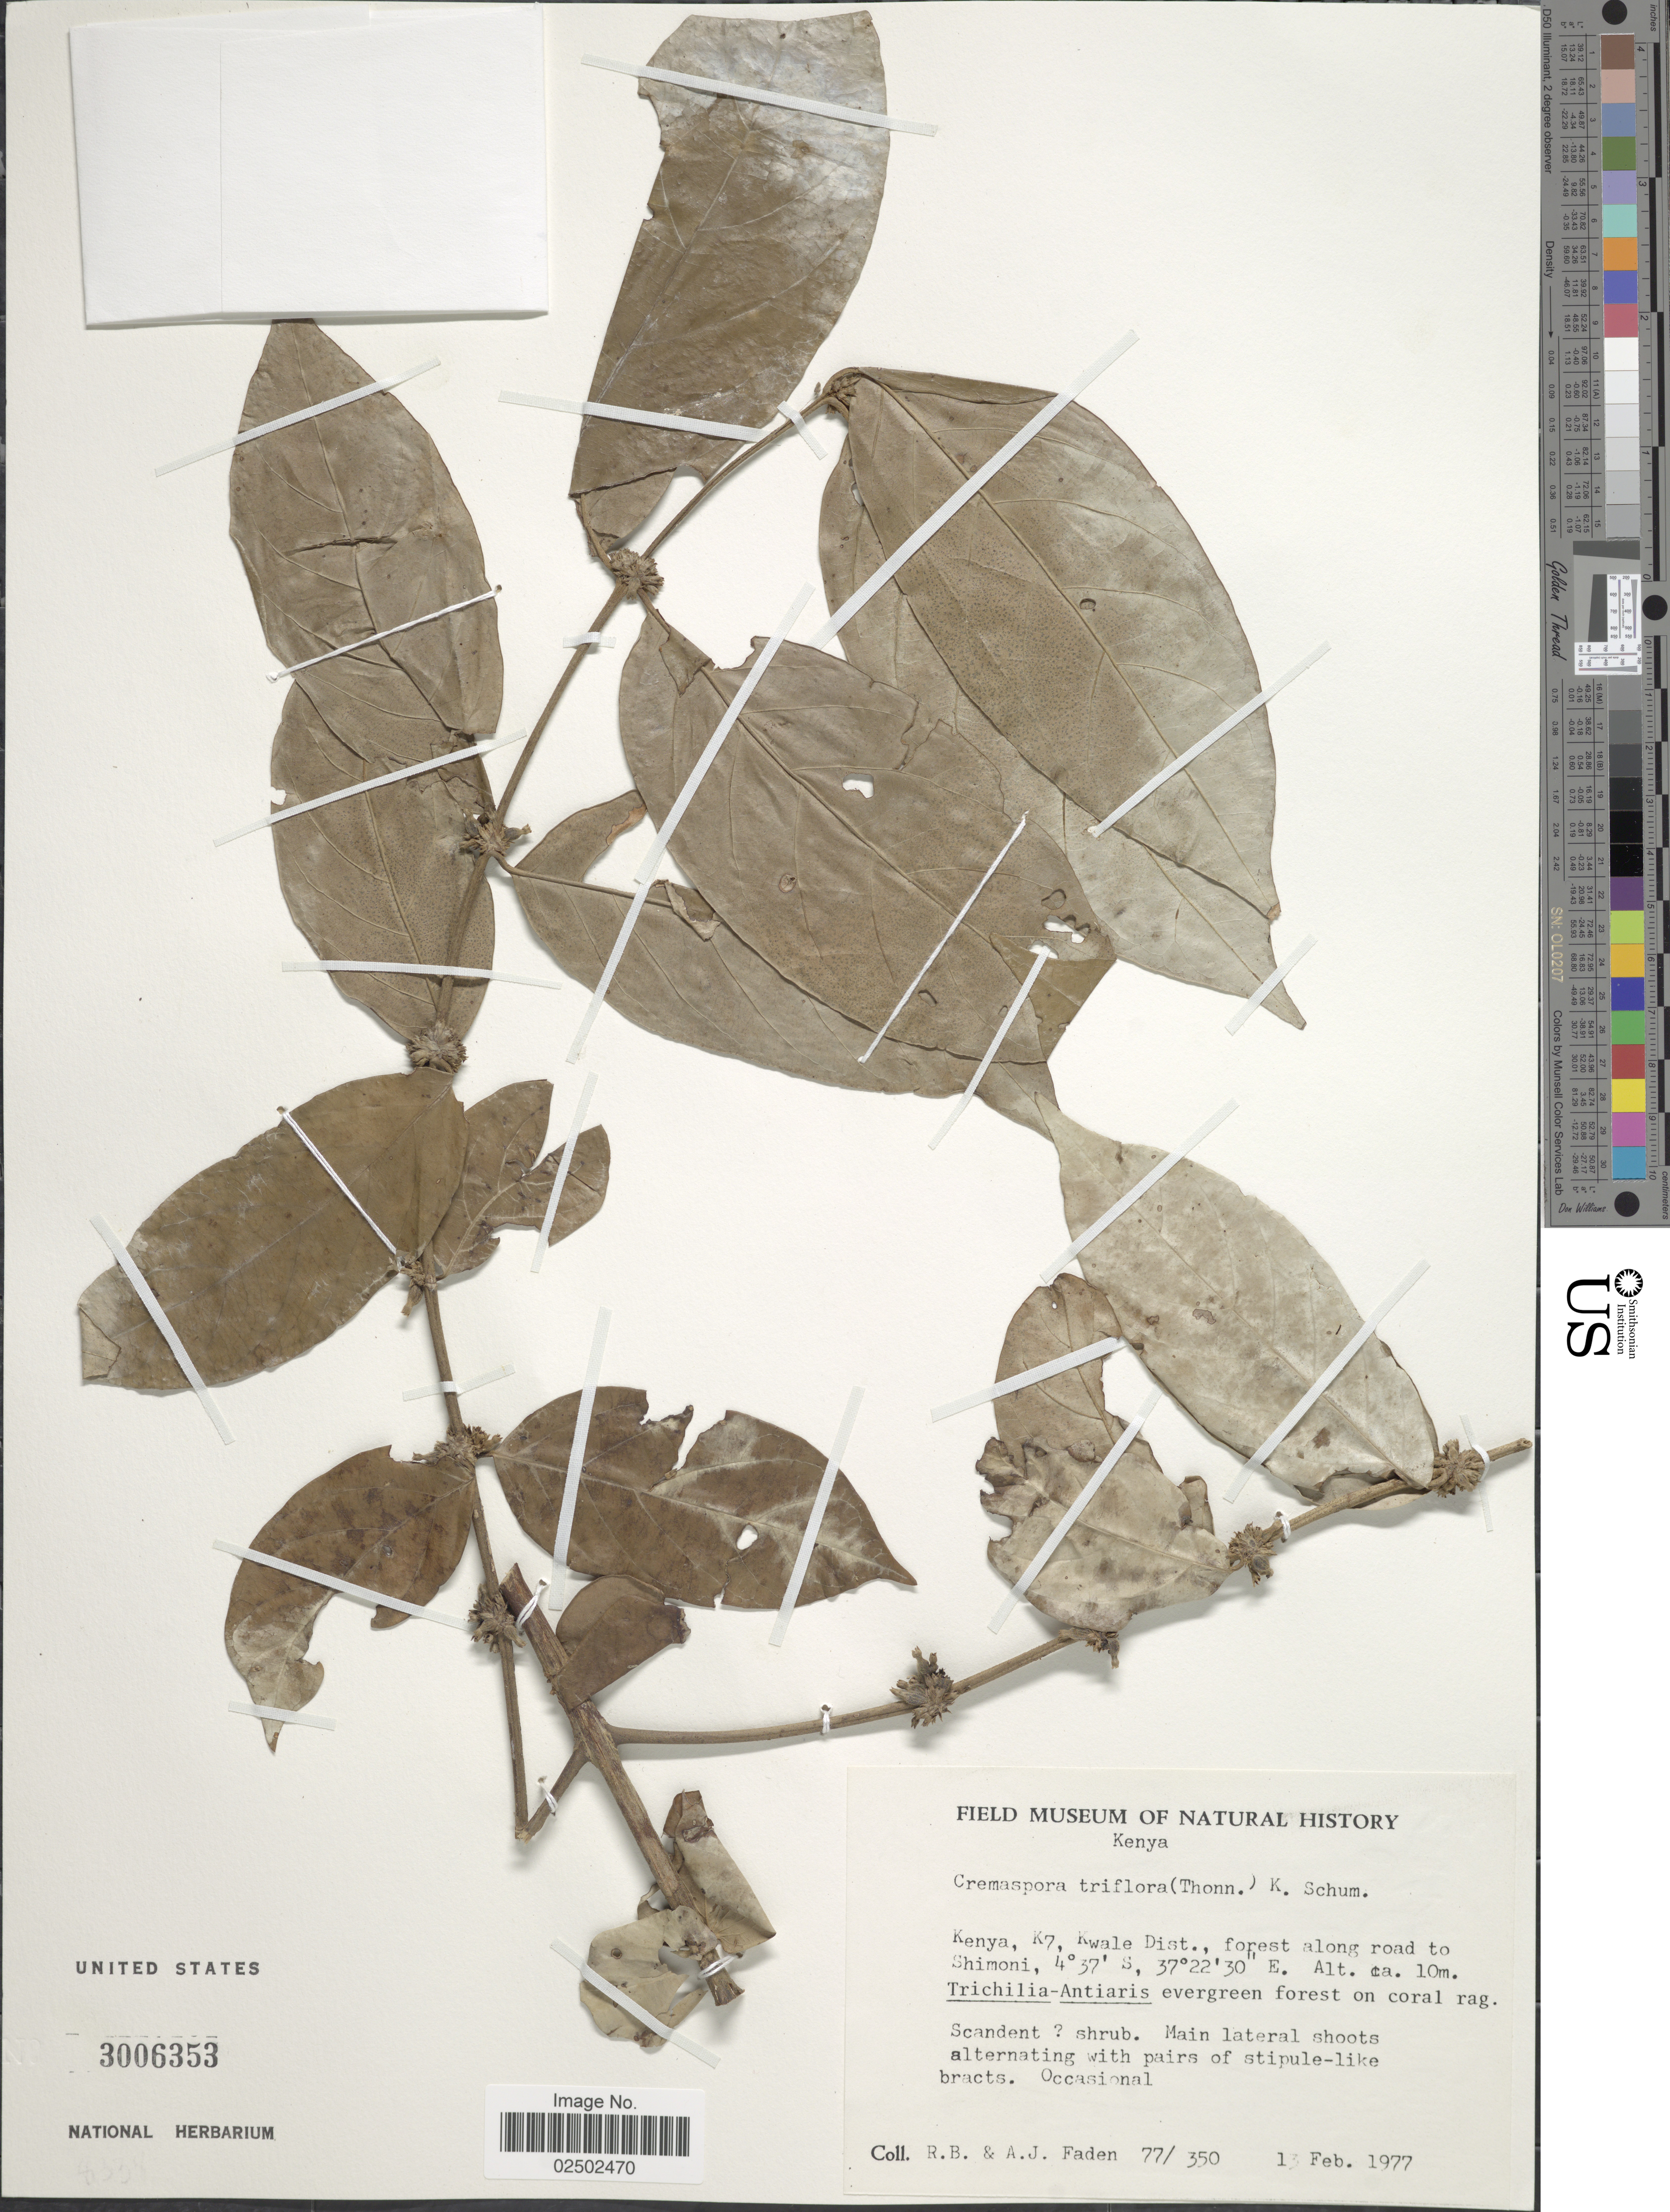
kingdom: Plantae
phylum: Tracheophyta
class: Magnoliopsida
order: Gentianales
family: Rubiaceae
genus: Cremaspora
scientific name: Cremaspora triflora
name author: K. Schum.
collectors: R. B. Faden & A. J. Faden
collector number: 77/350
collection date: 1977-02-13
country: Kenya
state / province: Kwale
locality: K7, forest along road to Shimoni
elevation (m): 10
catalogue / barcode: US 3006353